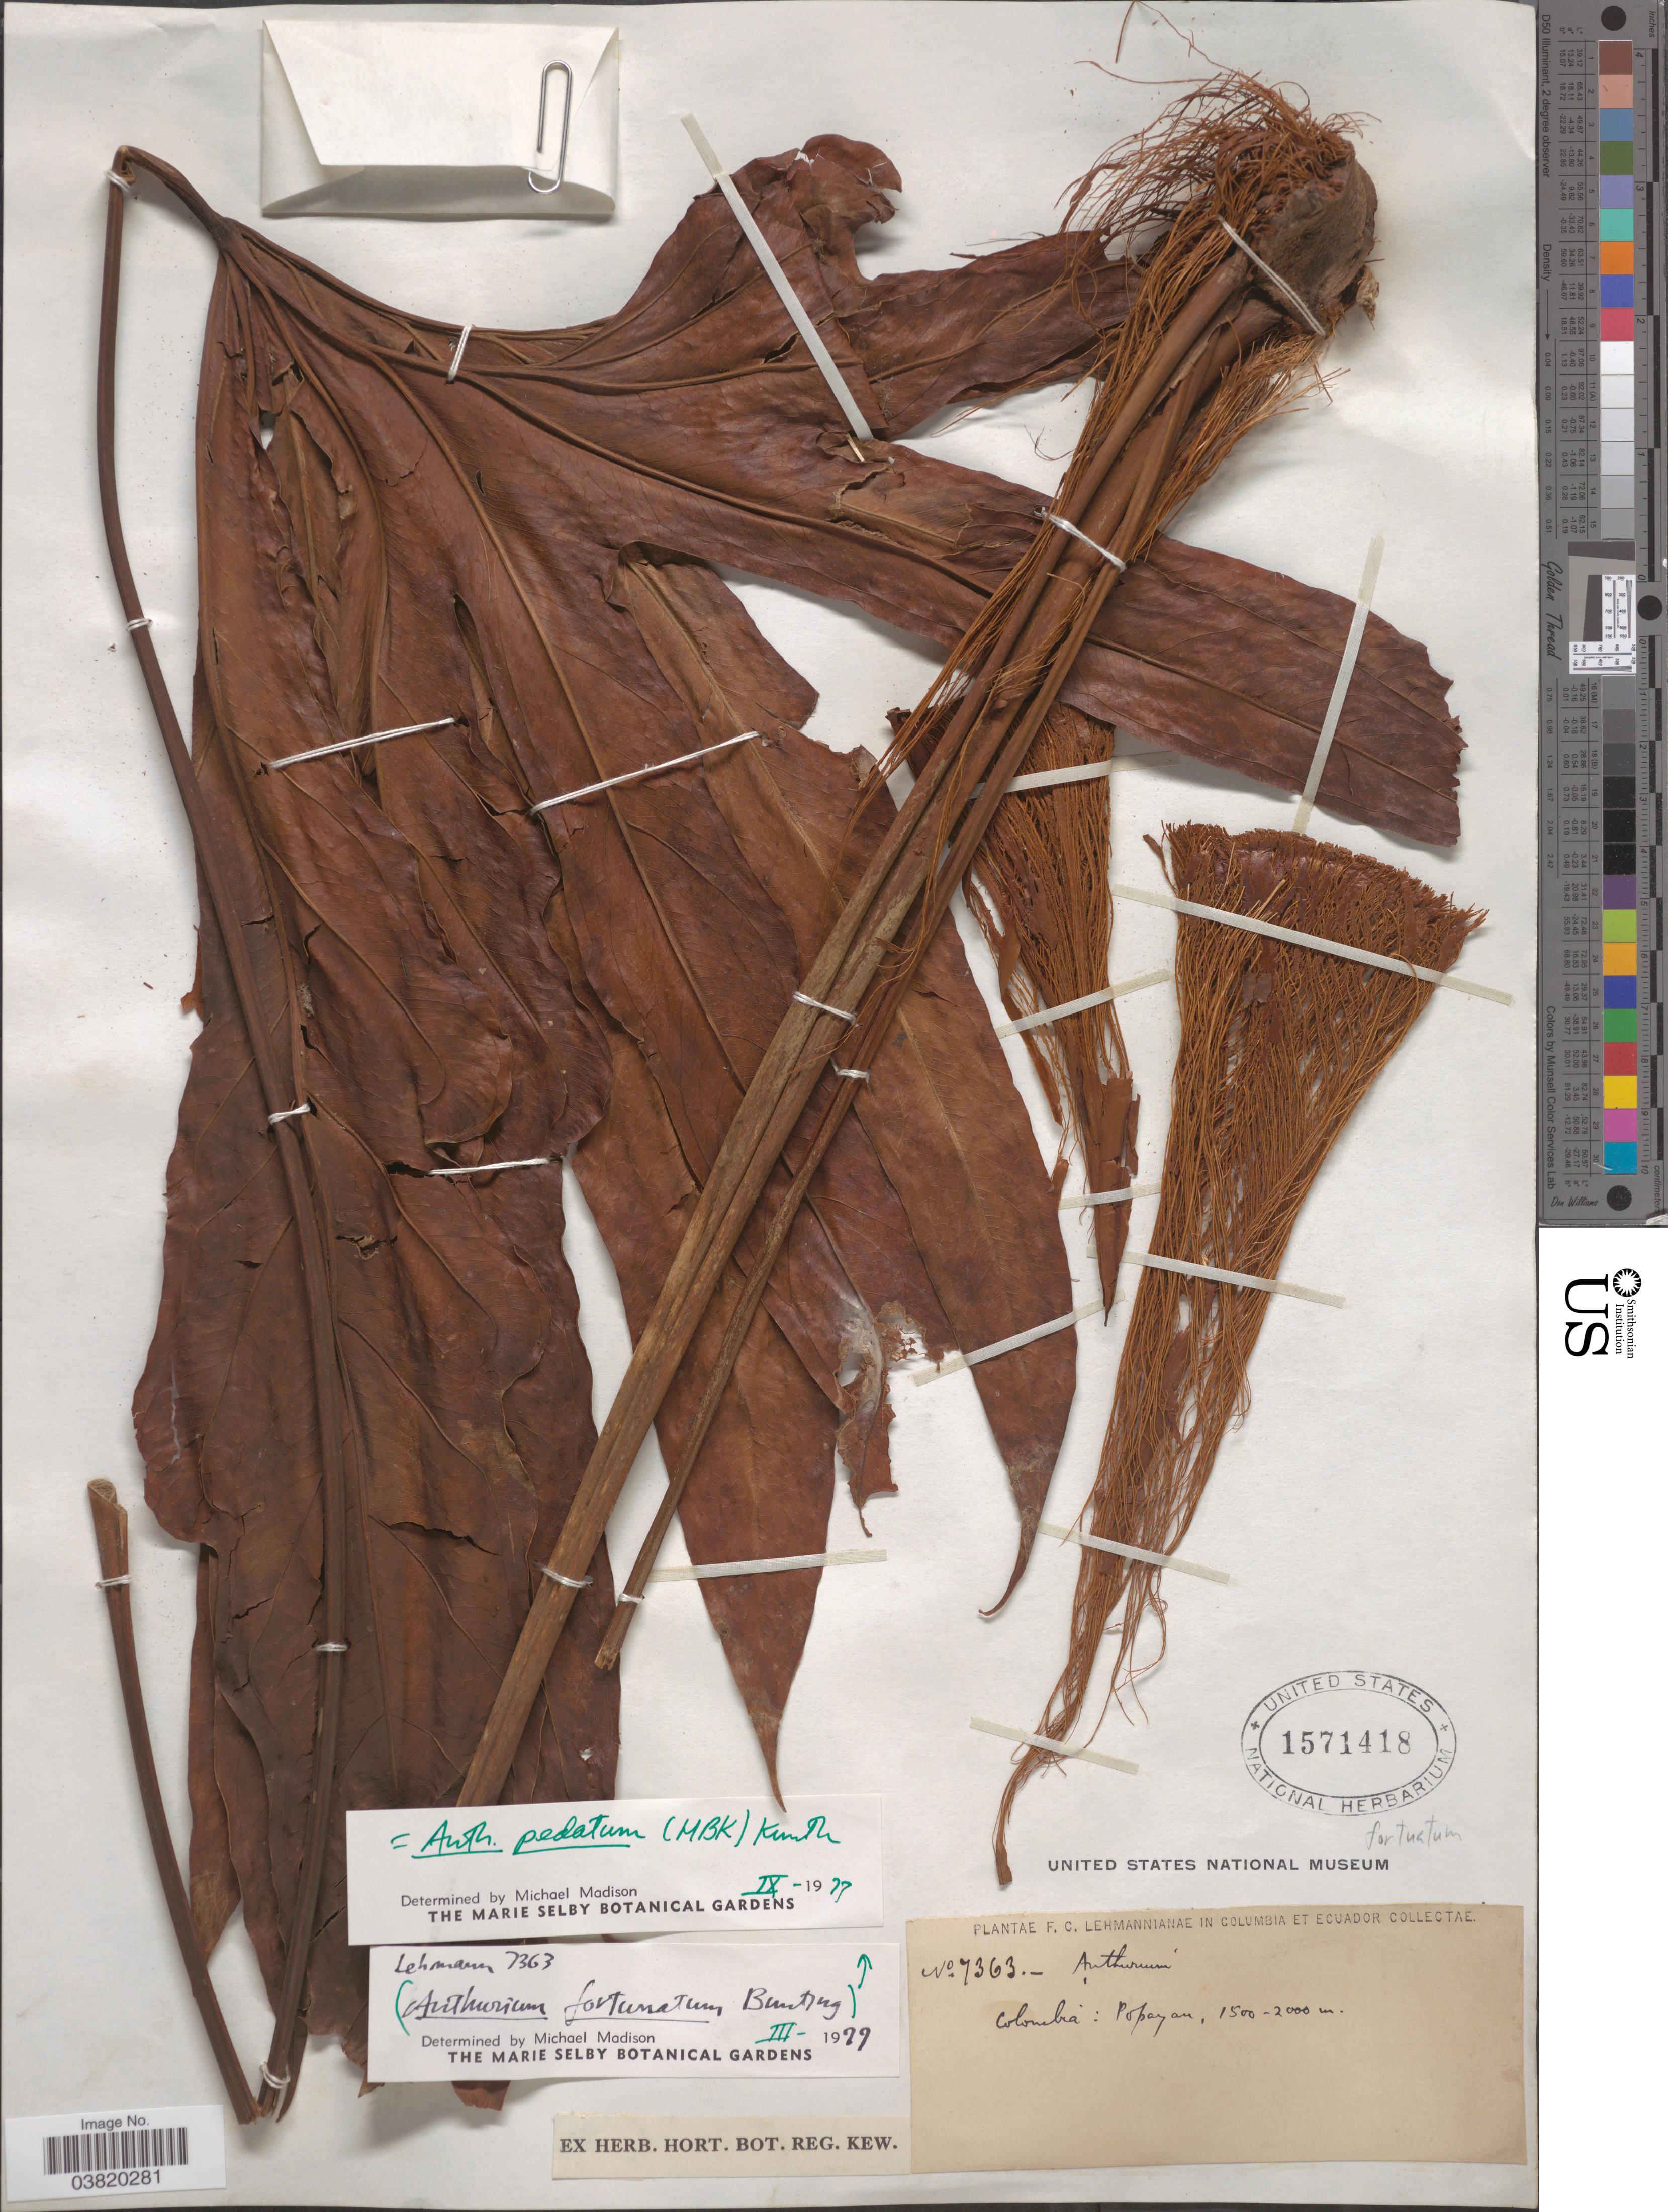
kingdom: Plantae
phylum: Tracheophyta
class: Liliopsida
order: Alismatales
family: Araceae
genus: Anthurium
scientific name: Anthurium pedatum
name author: (Kunth) Endl. ex Kunth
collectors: F. C. Lehmann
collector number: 7363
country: Colombia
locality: Popayan.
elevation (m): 1500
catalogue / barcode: US 1571418